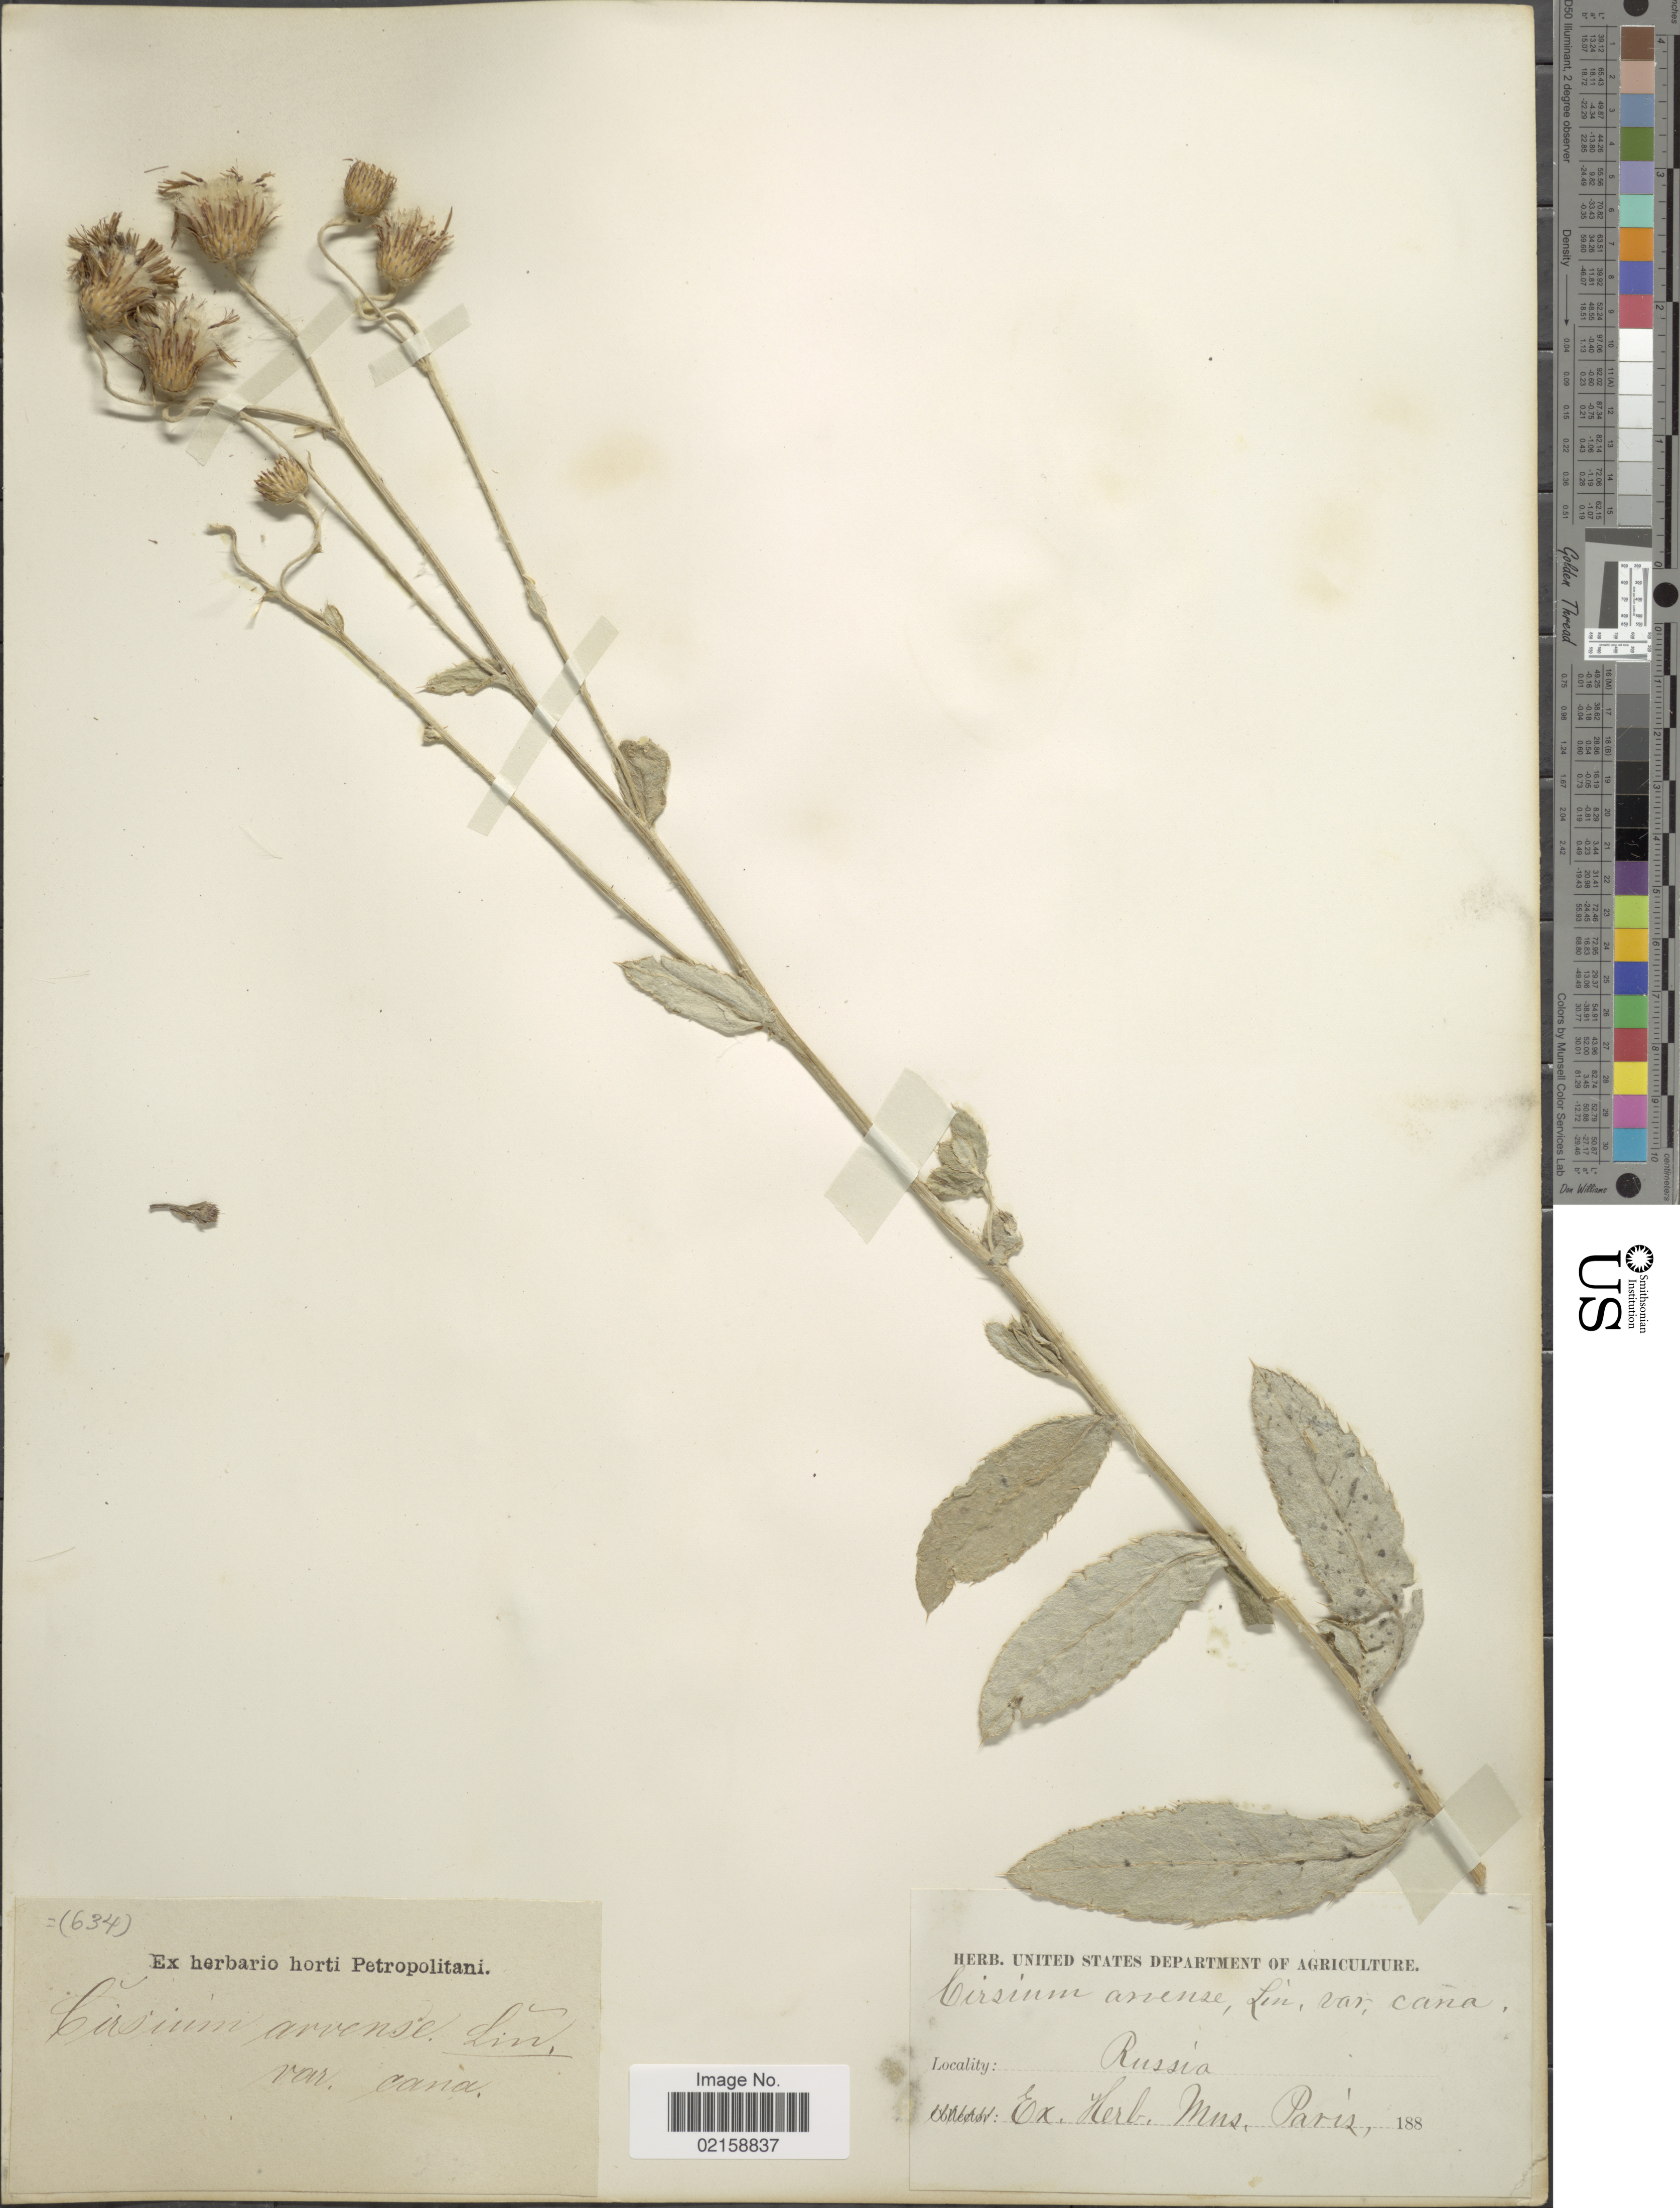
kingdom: Plantae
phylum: Tracheophyta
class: Magnoliopsida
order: Asterales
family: Asteraceae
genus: Cirsium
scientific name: Cirsium arvense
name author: (L.) Scop.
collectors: ex herb. Mus. Paris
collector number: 634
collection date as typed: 188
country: Russian Federation